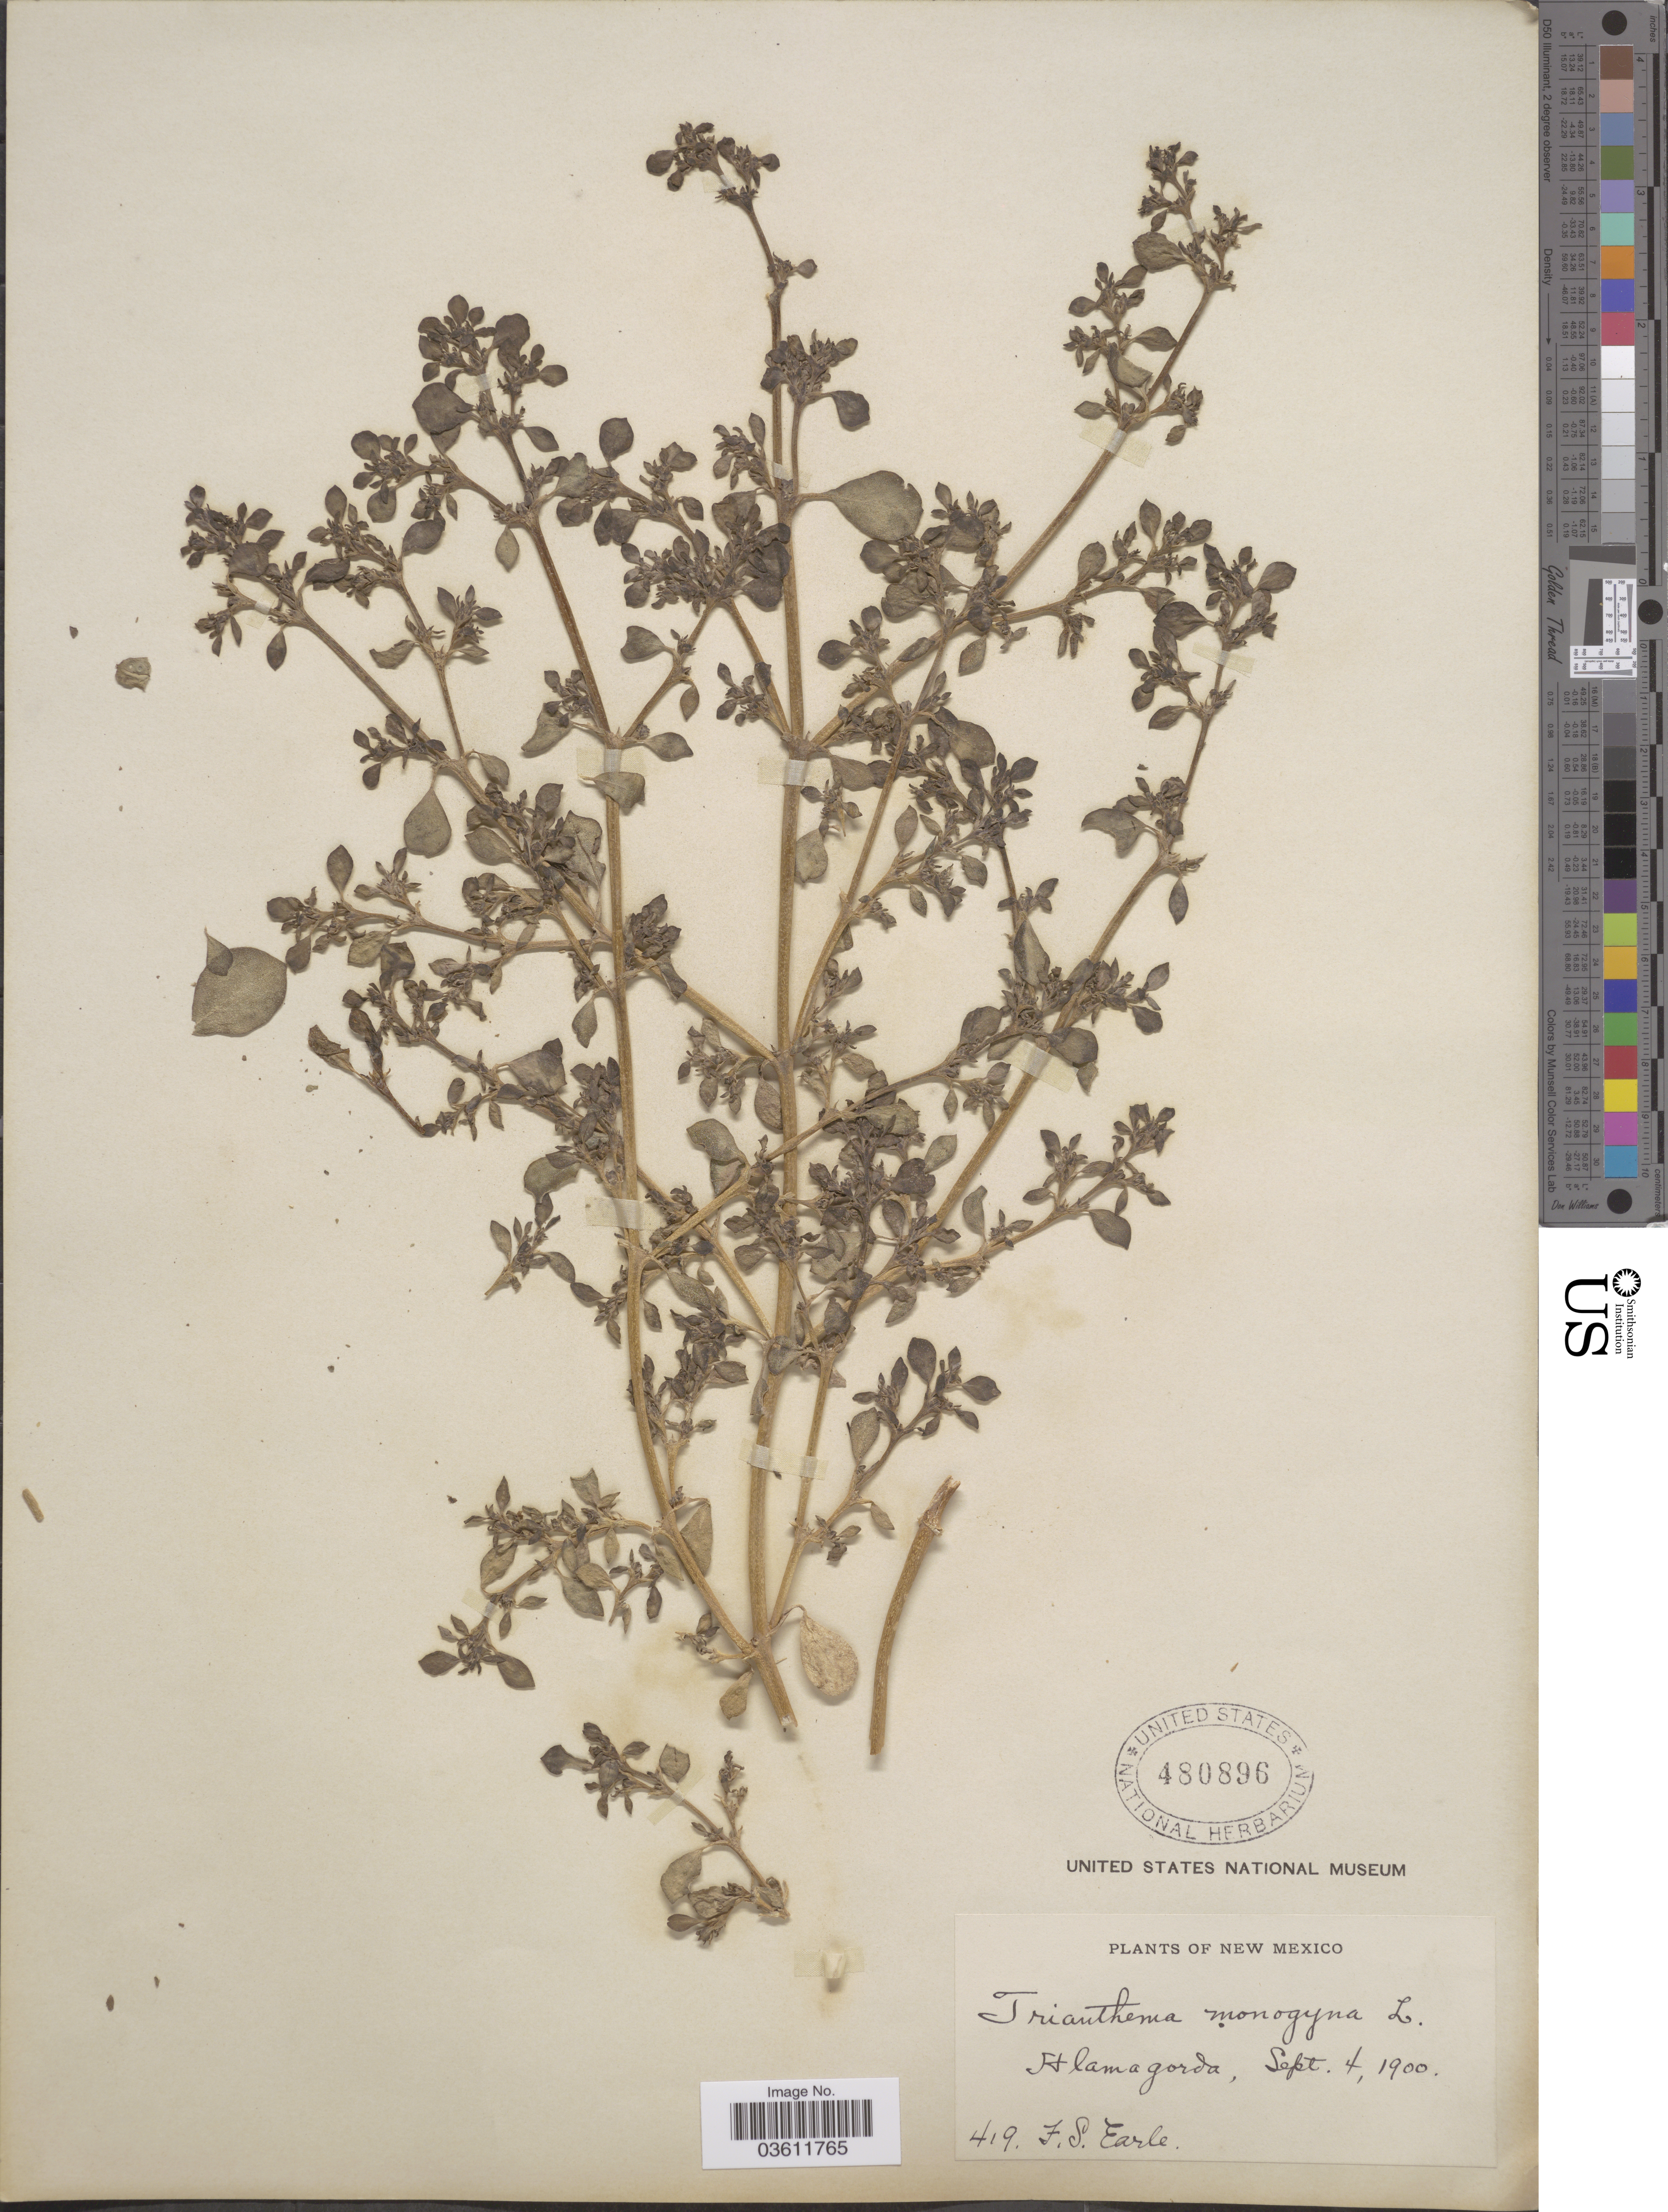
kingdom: Plantae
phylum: Tracheophyta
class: Magnoliopsida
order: Caryophyllales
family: Aizoaceae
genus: Trianthema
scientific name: Trianthema portulacastrum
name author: L.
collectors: F. S. Earle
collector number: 419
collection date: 1900-09-04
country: United States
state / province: New Mexico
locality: Alamagorda.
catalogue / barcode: US 480896